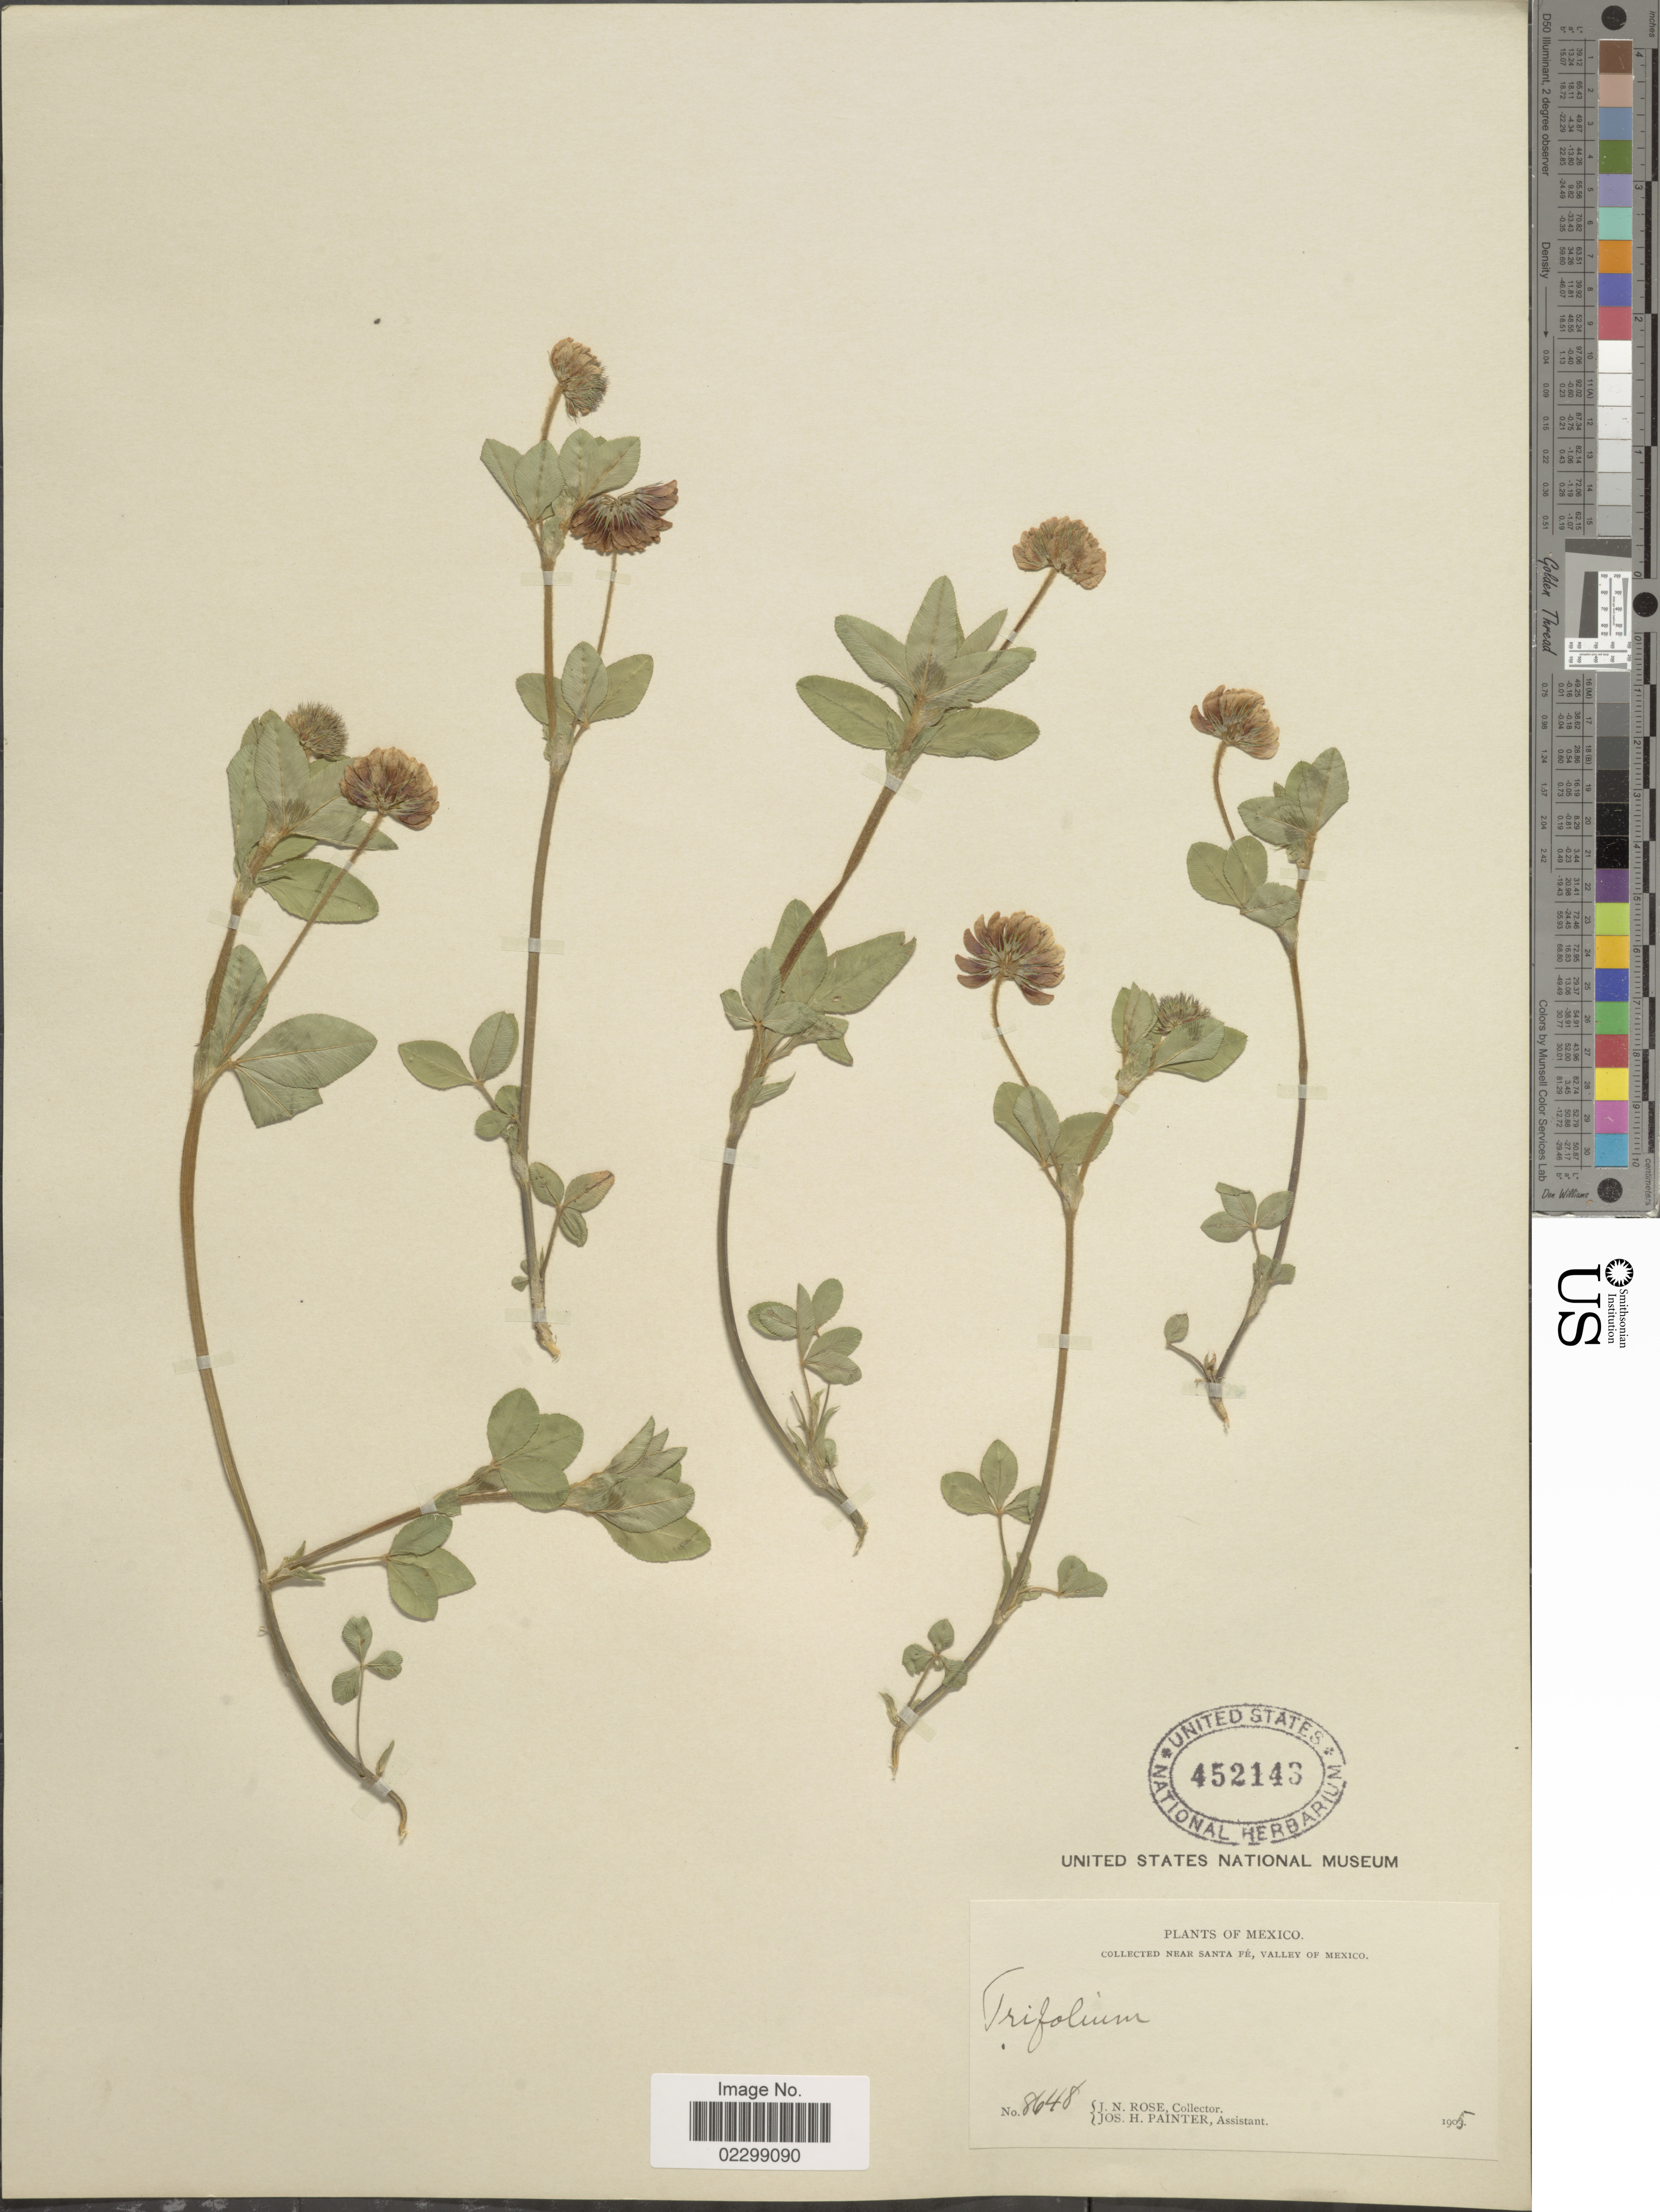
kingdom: Plantae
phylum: Tracheophyta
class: Magnoliopsida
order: Fabales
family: Fabaceae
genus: Trifolium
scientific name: Trifolium sp.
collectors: J. N. Rose & J. H. Painter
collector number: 8648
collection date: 1905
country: Mexico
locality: Near Santa Fé, valley of Mexico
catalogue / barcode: US 452143